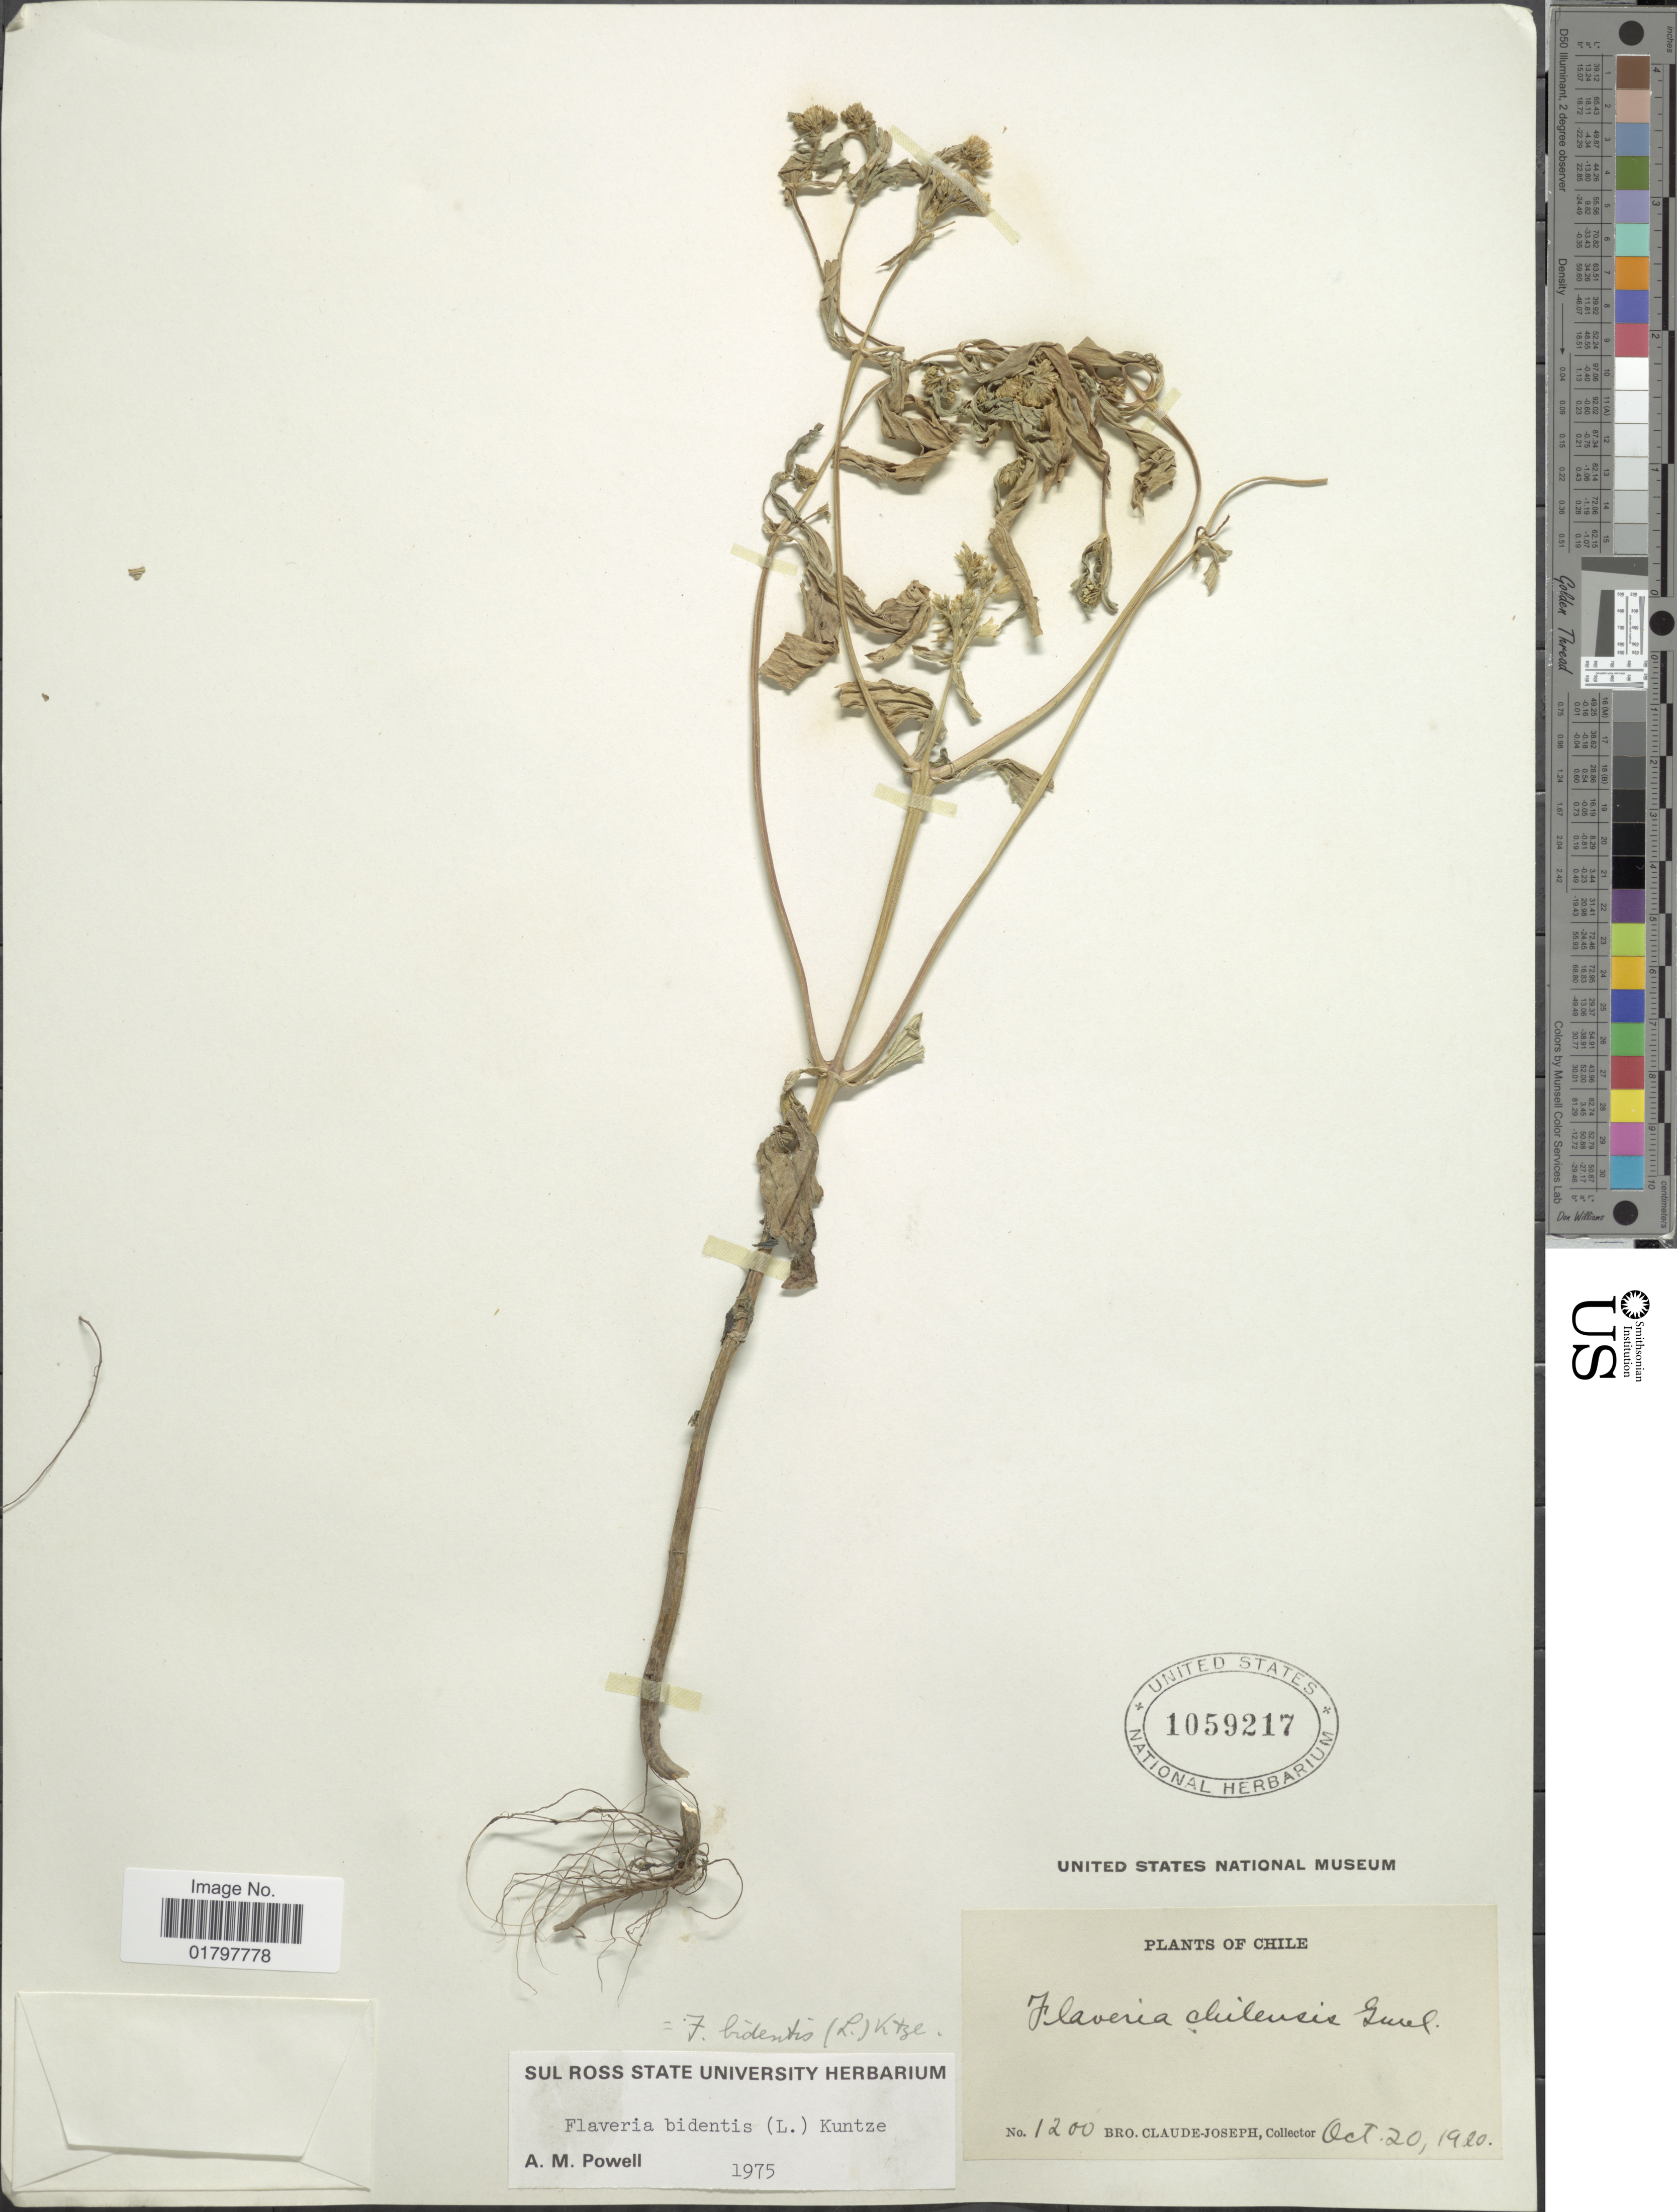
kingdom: Plantae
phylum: Tracheophyta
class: Magnoliopsida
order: Asterales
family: Asteraceae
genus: Flaveria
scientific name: Flaveria bidentis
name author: (L.) Kuntze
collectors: Bro. Claude-Joseph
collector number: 1200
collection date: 1920-10-20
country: Chile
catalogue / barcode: US 1059217